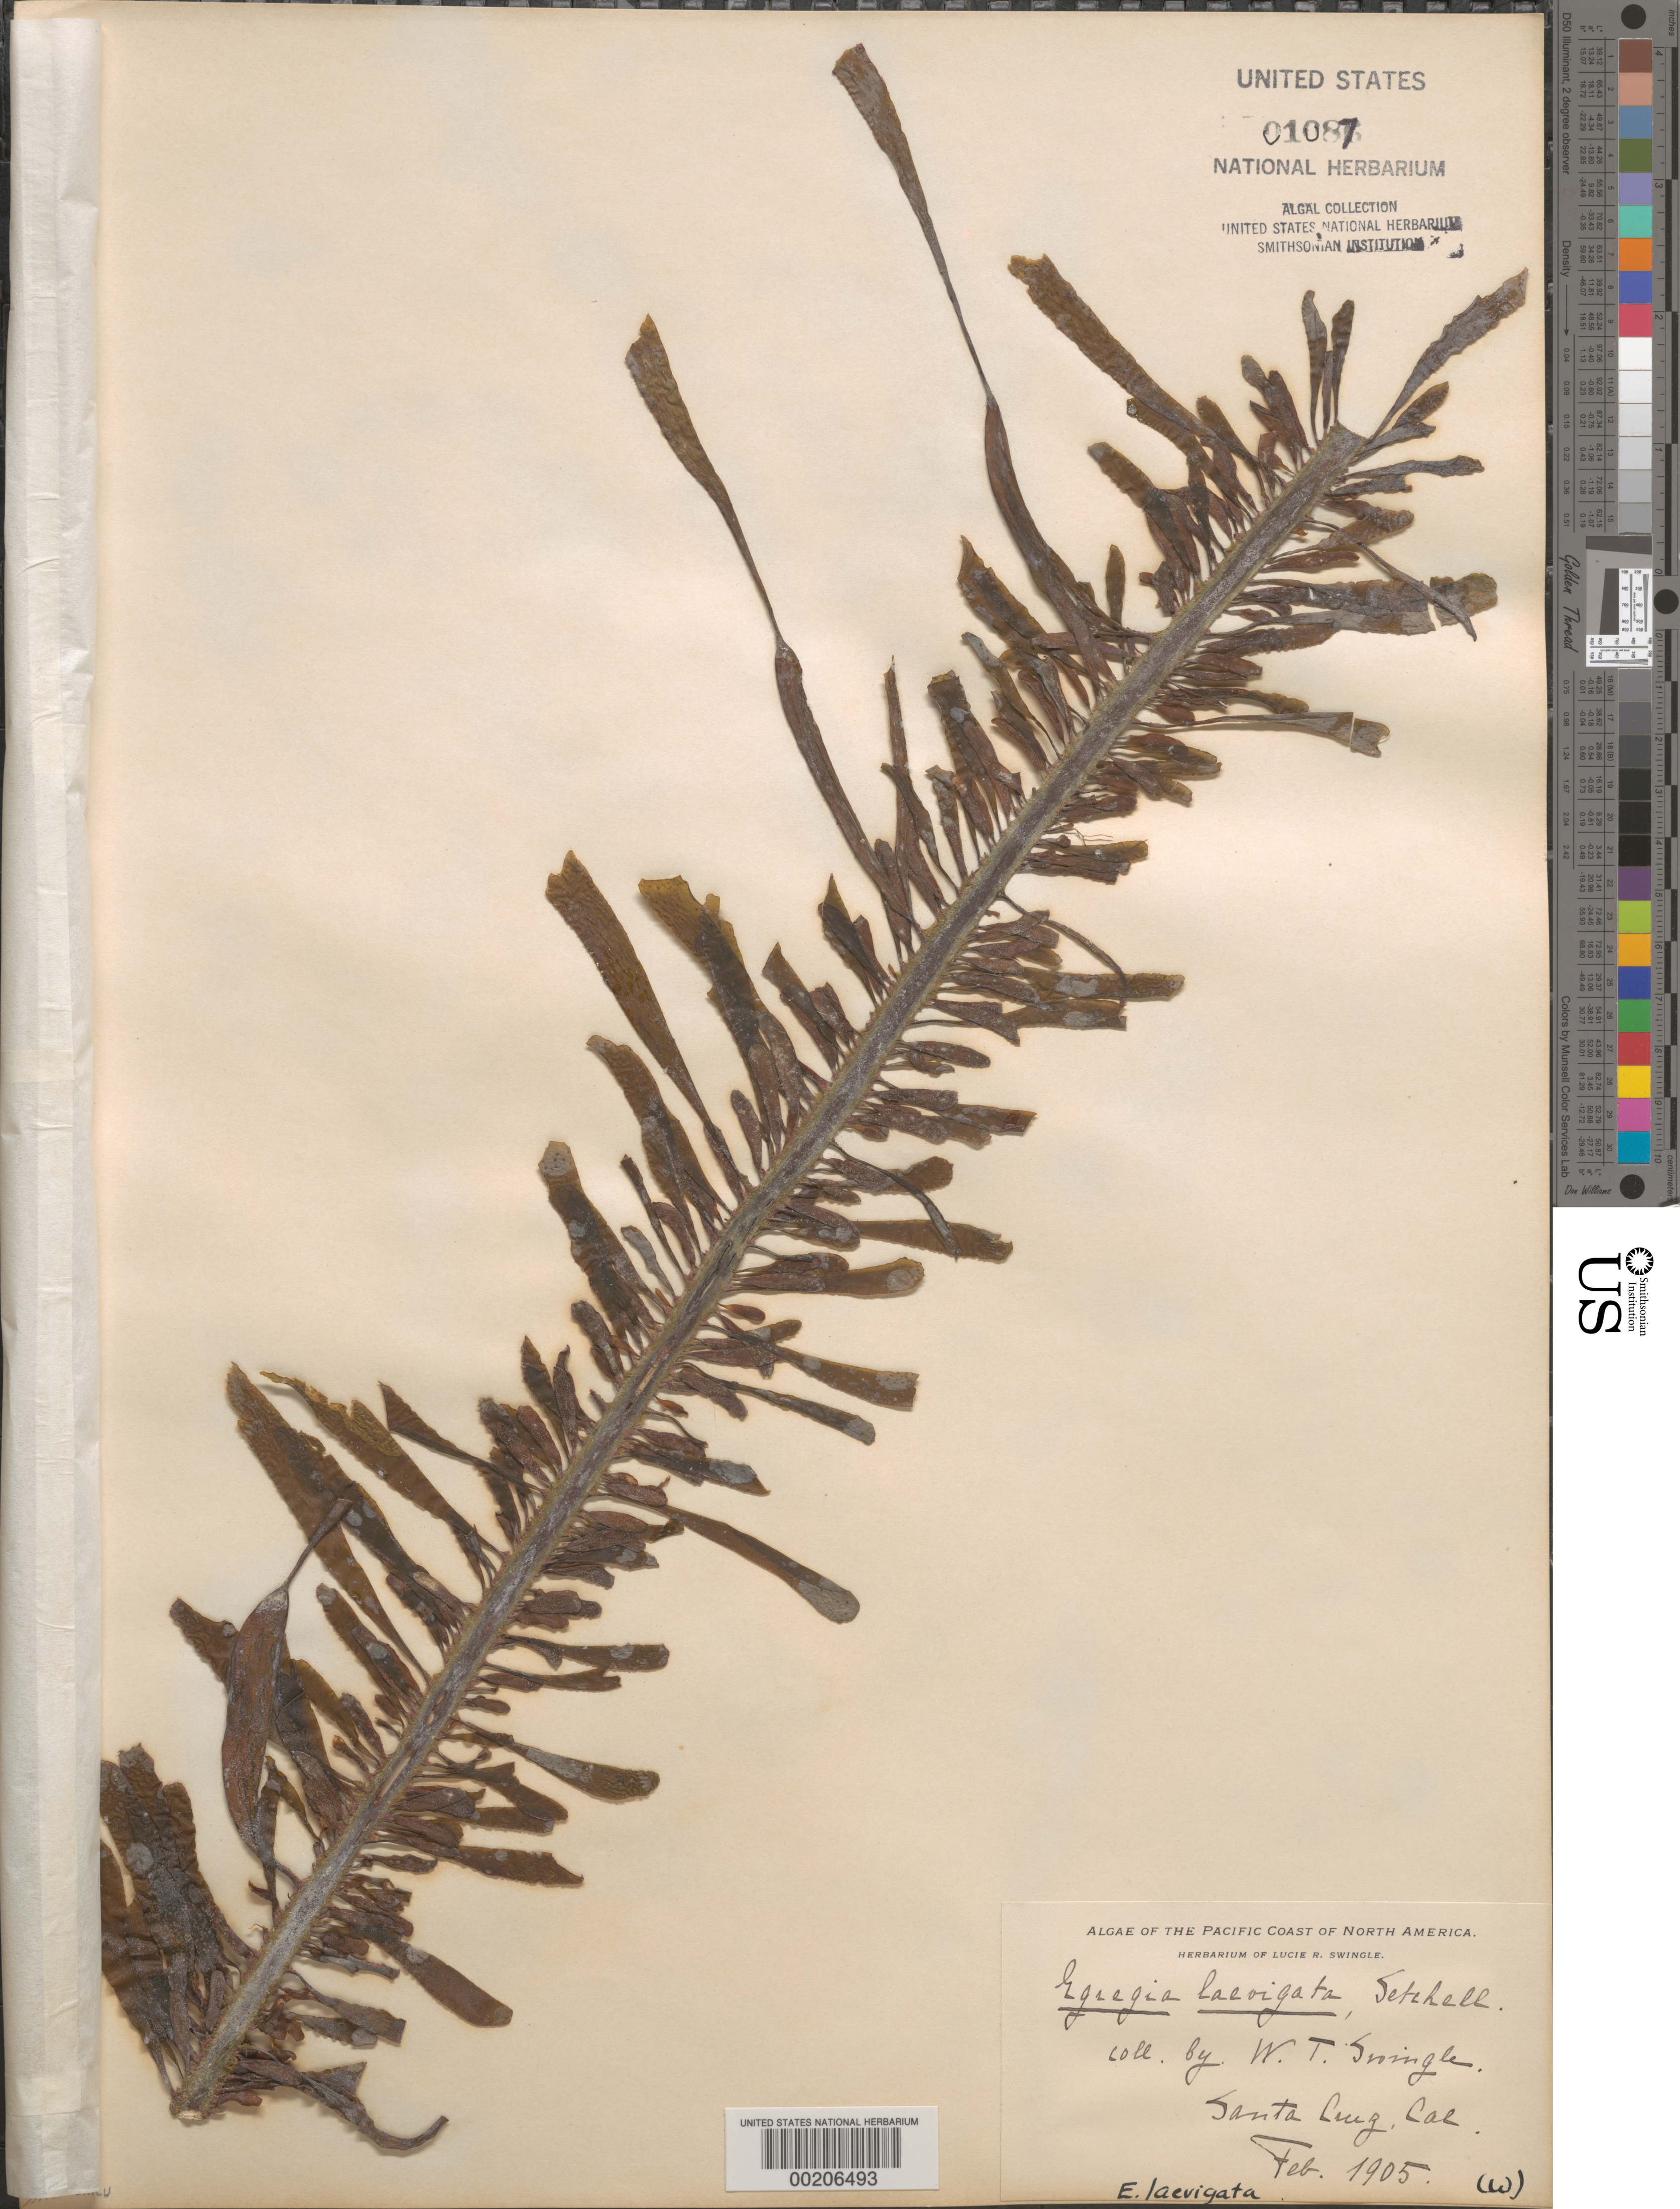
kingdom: Chromista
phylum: Ochrophyta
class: Phaeophyceae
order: Laminariales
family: Lessoniaceae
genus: Egregia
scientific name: Egregia menziesii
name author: (Turner) Aresch.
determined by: Algae name updating Project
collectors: W. T. Swingle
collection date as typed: Feb 1905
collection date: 1905-02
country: United States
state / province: California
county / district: Santa Cruz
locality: Santa Cruz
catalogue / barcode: US 1087